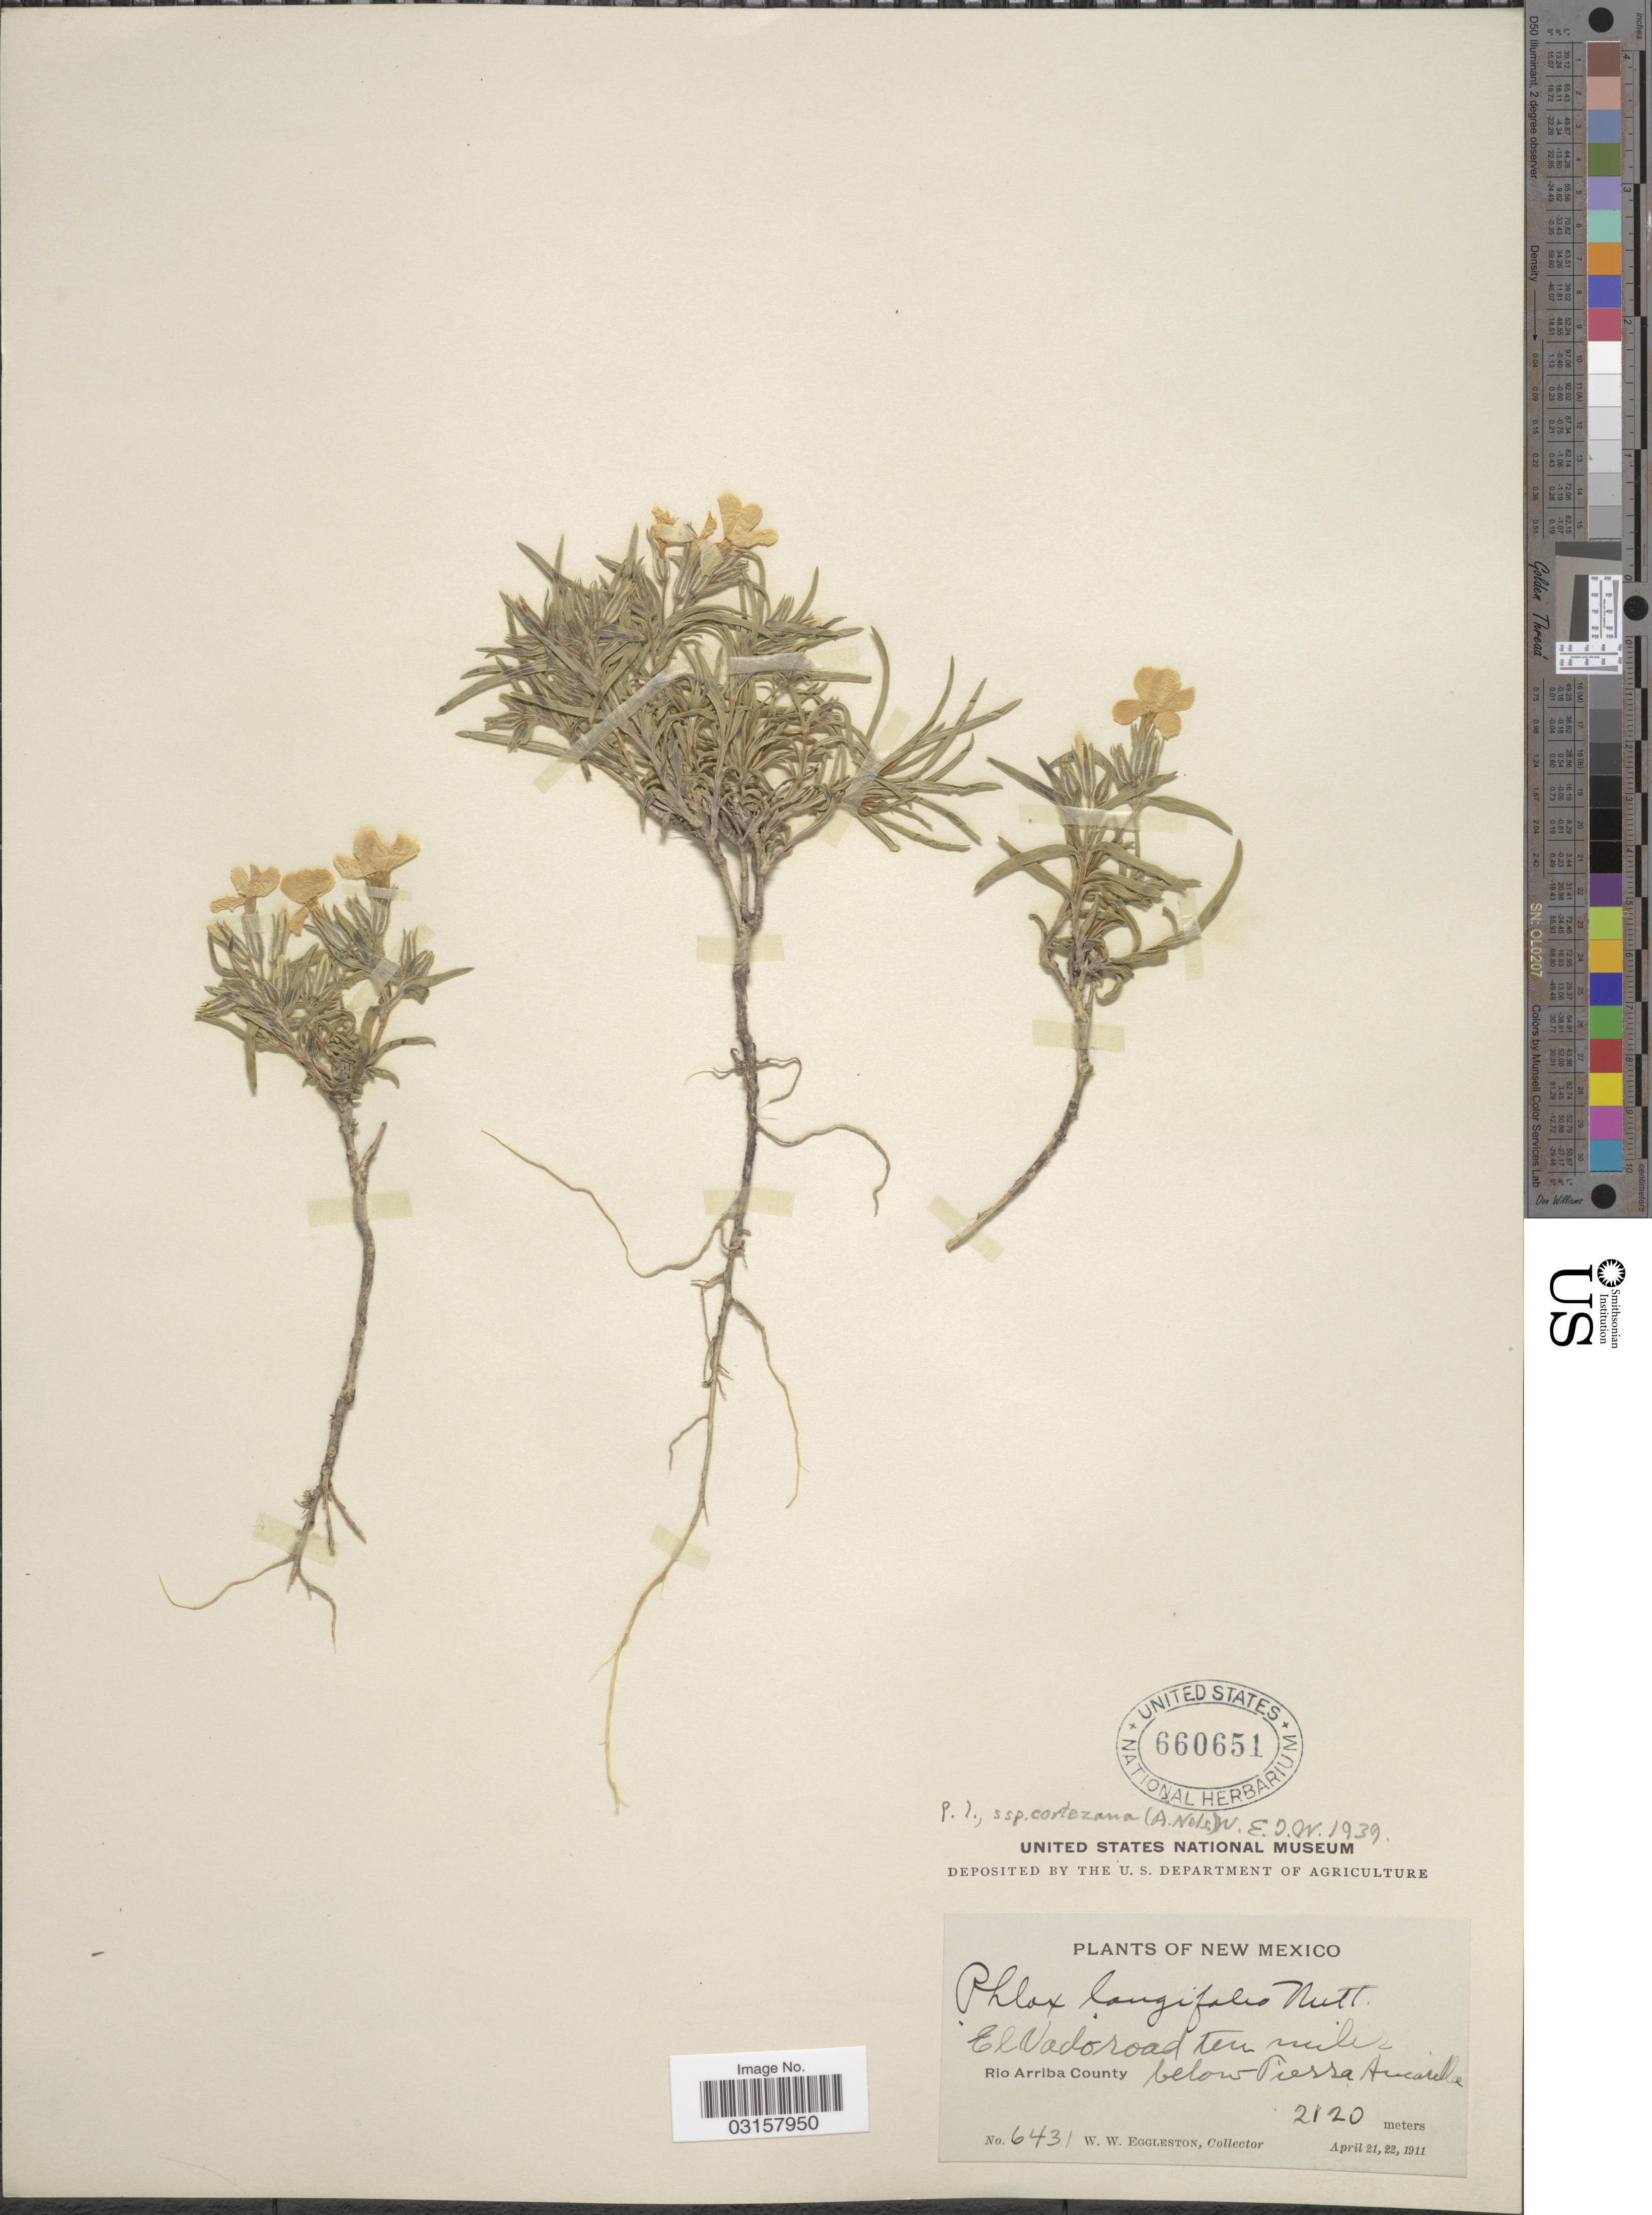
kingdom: Plantae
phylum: Tracheophyta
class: Magnoliopsida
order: Ericales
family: Polemoniaceae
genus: Phlox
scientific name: Phlox longifolia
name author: Nutt.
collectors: W. W. Eggleston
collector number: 6431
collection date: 1911-04-21/1911-04-22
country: United States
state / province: New Mexico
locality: El Vado road ten miles below Tierra Amarilla. Rio Arriba County.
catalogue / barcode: US 660651